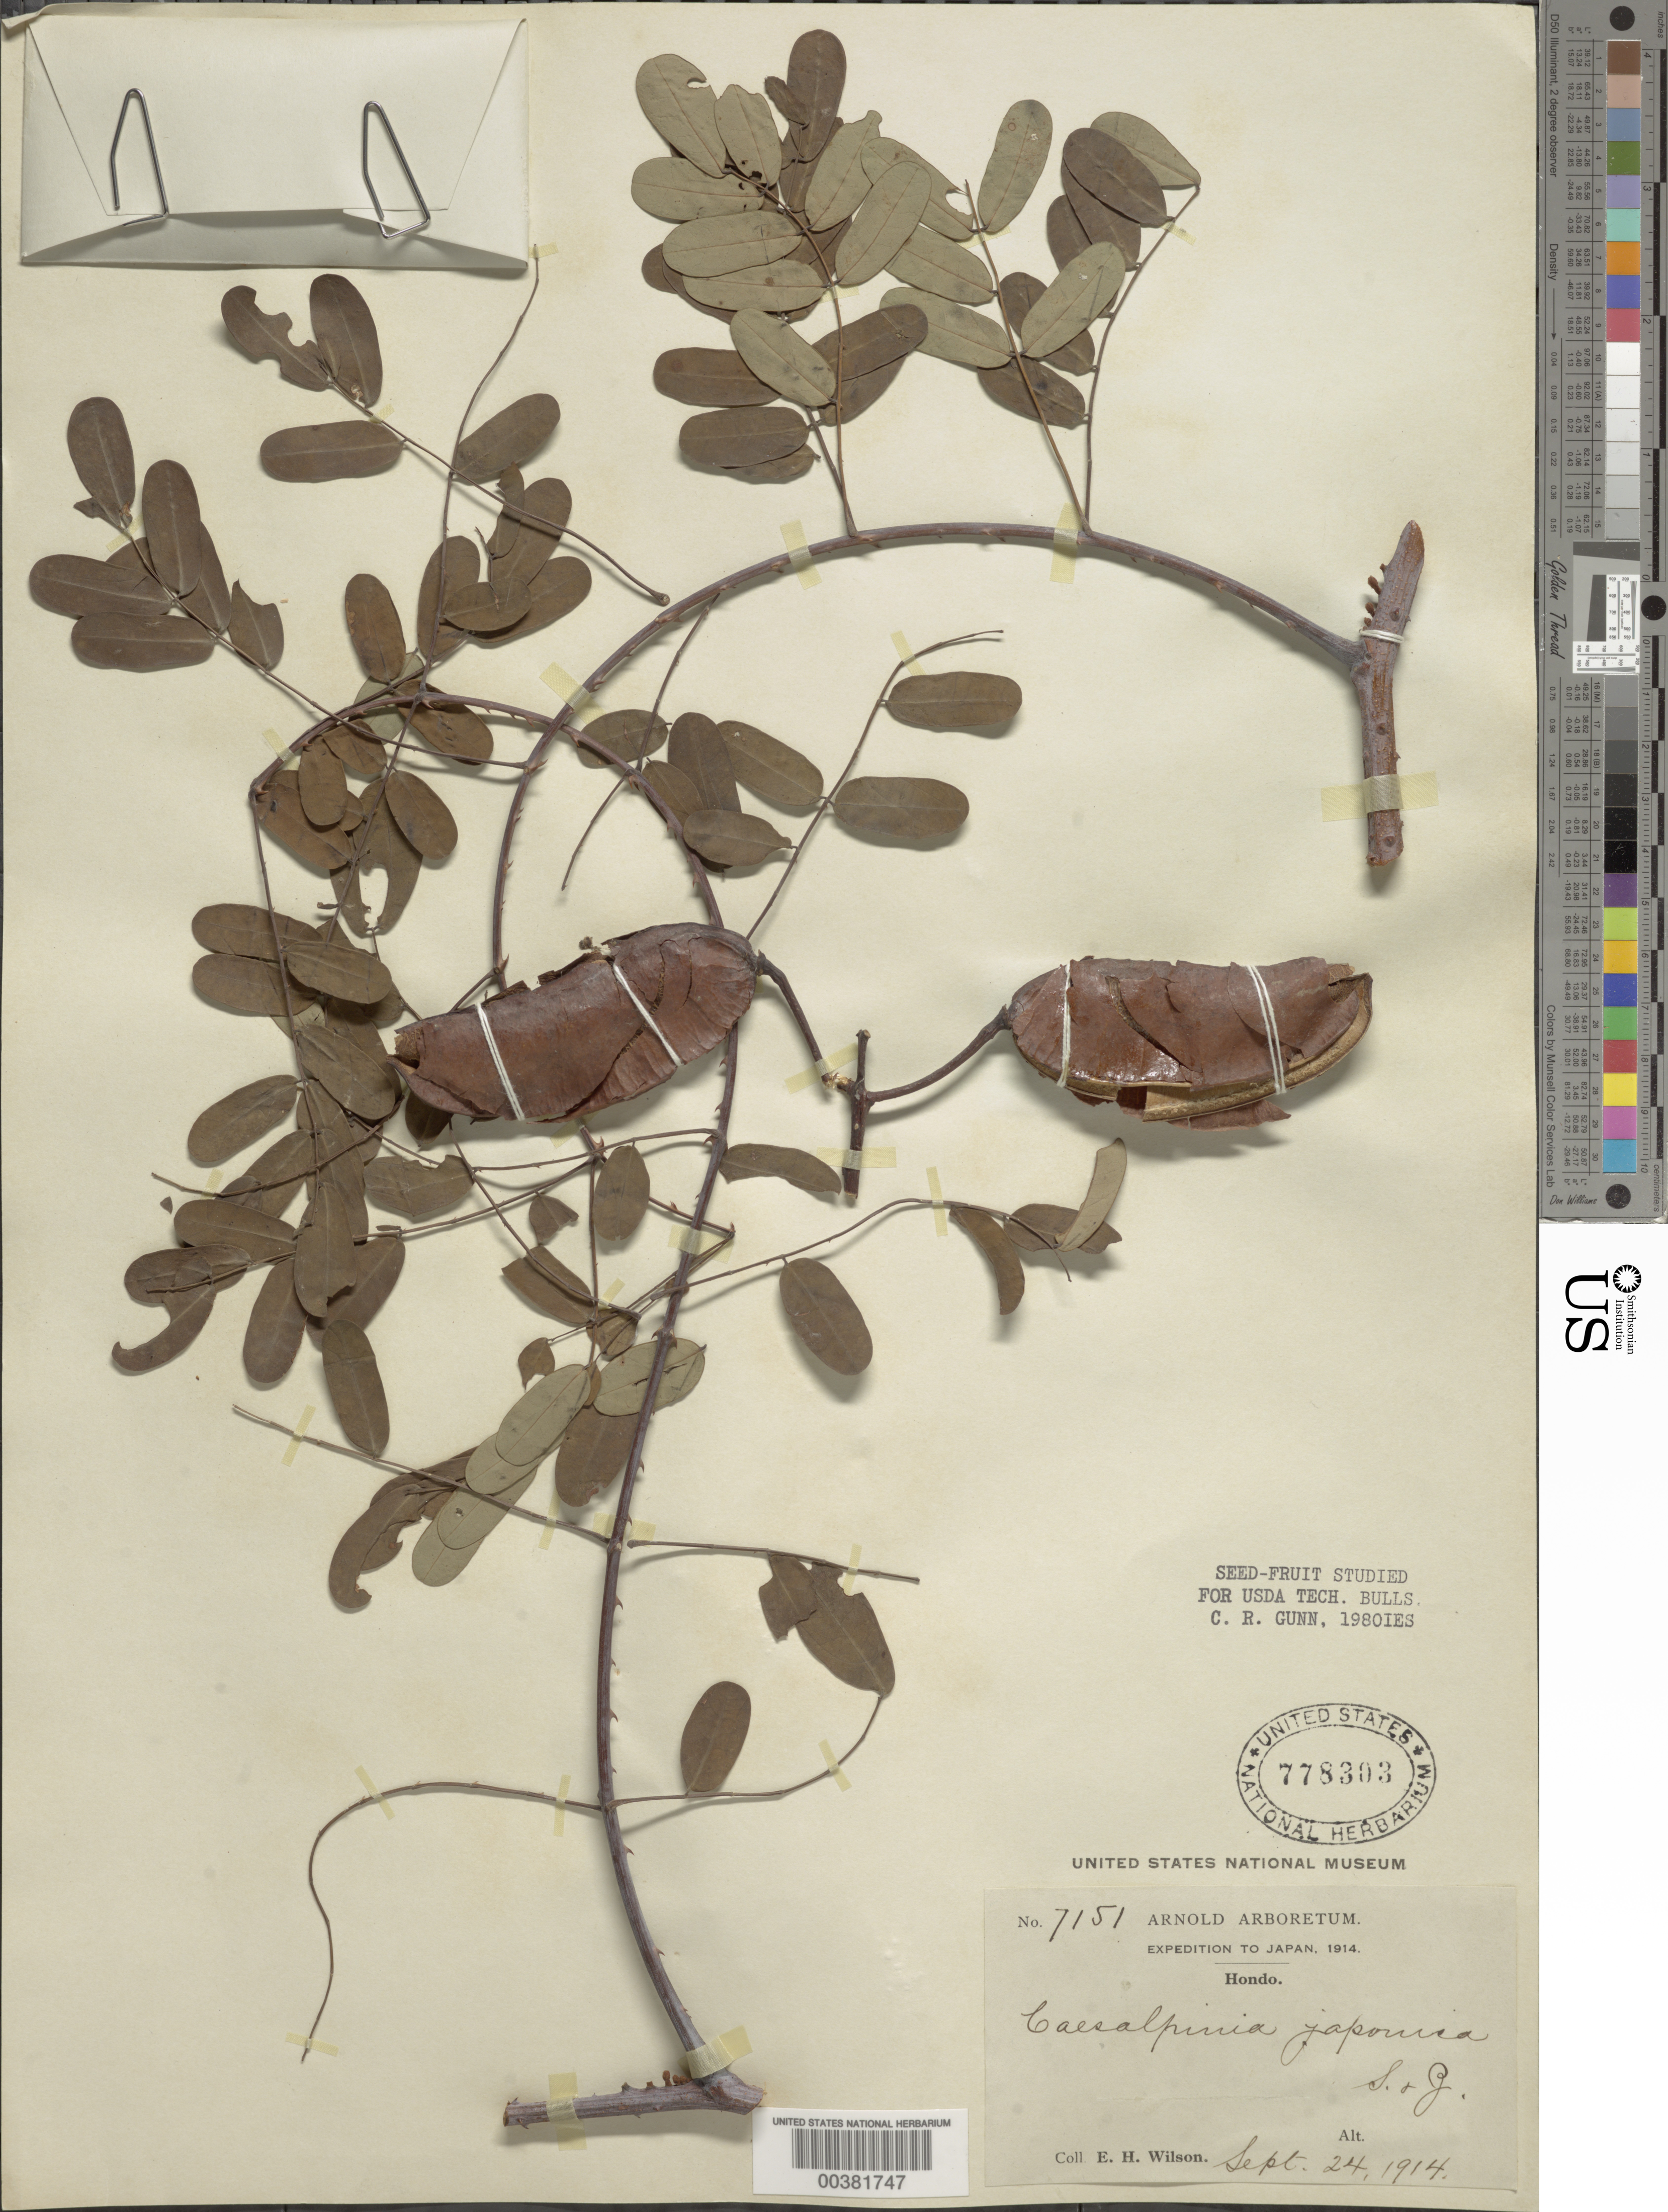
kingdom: Plantae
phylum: Tracheophyta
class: Magnoliopsida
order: Fabales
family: Fabaceae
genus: Biancaea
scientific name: Biancaea decapetala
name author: (Roth) O. Deg.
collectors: E. H. Wilson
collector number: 7151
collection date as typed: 24 Sep 1914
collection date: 1914-09-24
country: Japan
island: Honshu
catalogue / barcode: US 778303